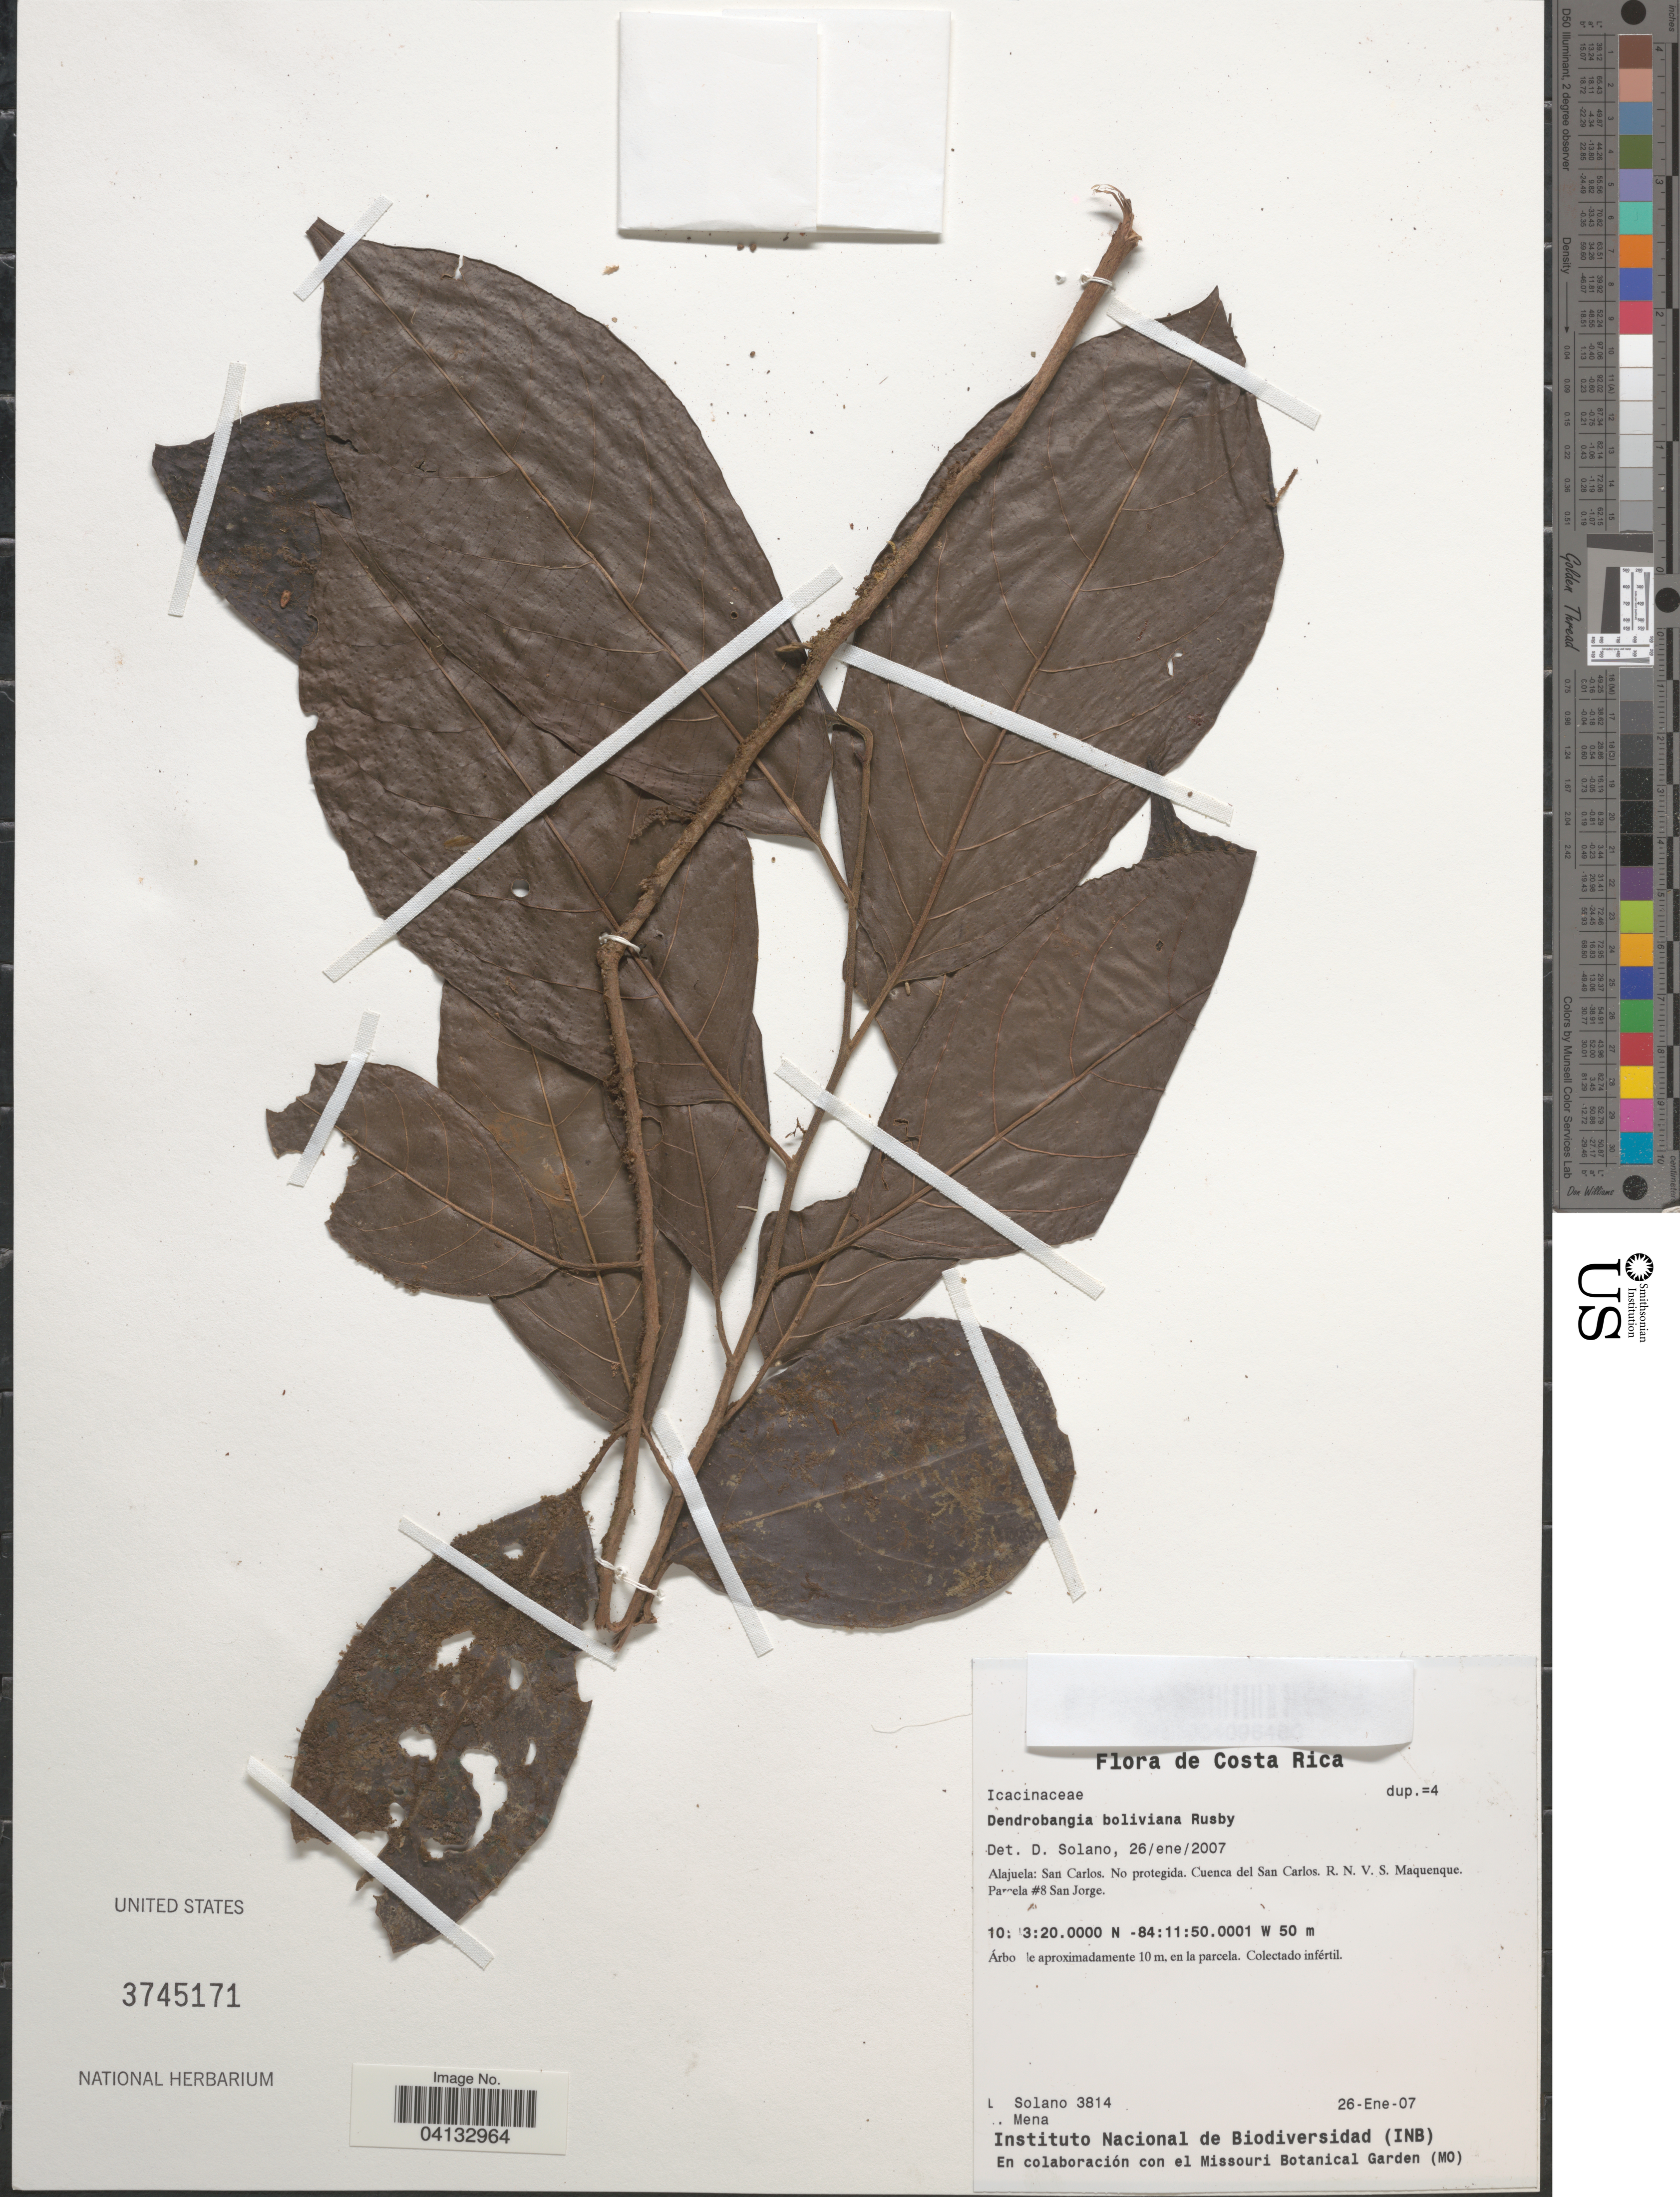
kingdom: Plantae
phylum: Tracheophyta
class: Magnoliopsida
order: Metteniusales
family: Metteniusaceae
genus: Dendrobangia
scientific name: Dendrobangia boliviana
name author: Rusby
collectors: -. Solano & Mena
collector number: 3814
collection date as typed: Transcribed d/m/y: 26/1/7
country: Costa Rica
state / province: Alajuela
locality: San Carlos. No protegida. Cuenca del San Carlos. R. N. V. S. Maquenque. Parcela #8 San Jorge.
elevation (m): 50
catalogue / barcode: US 3745171